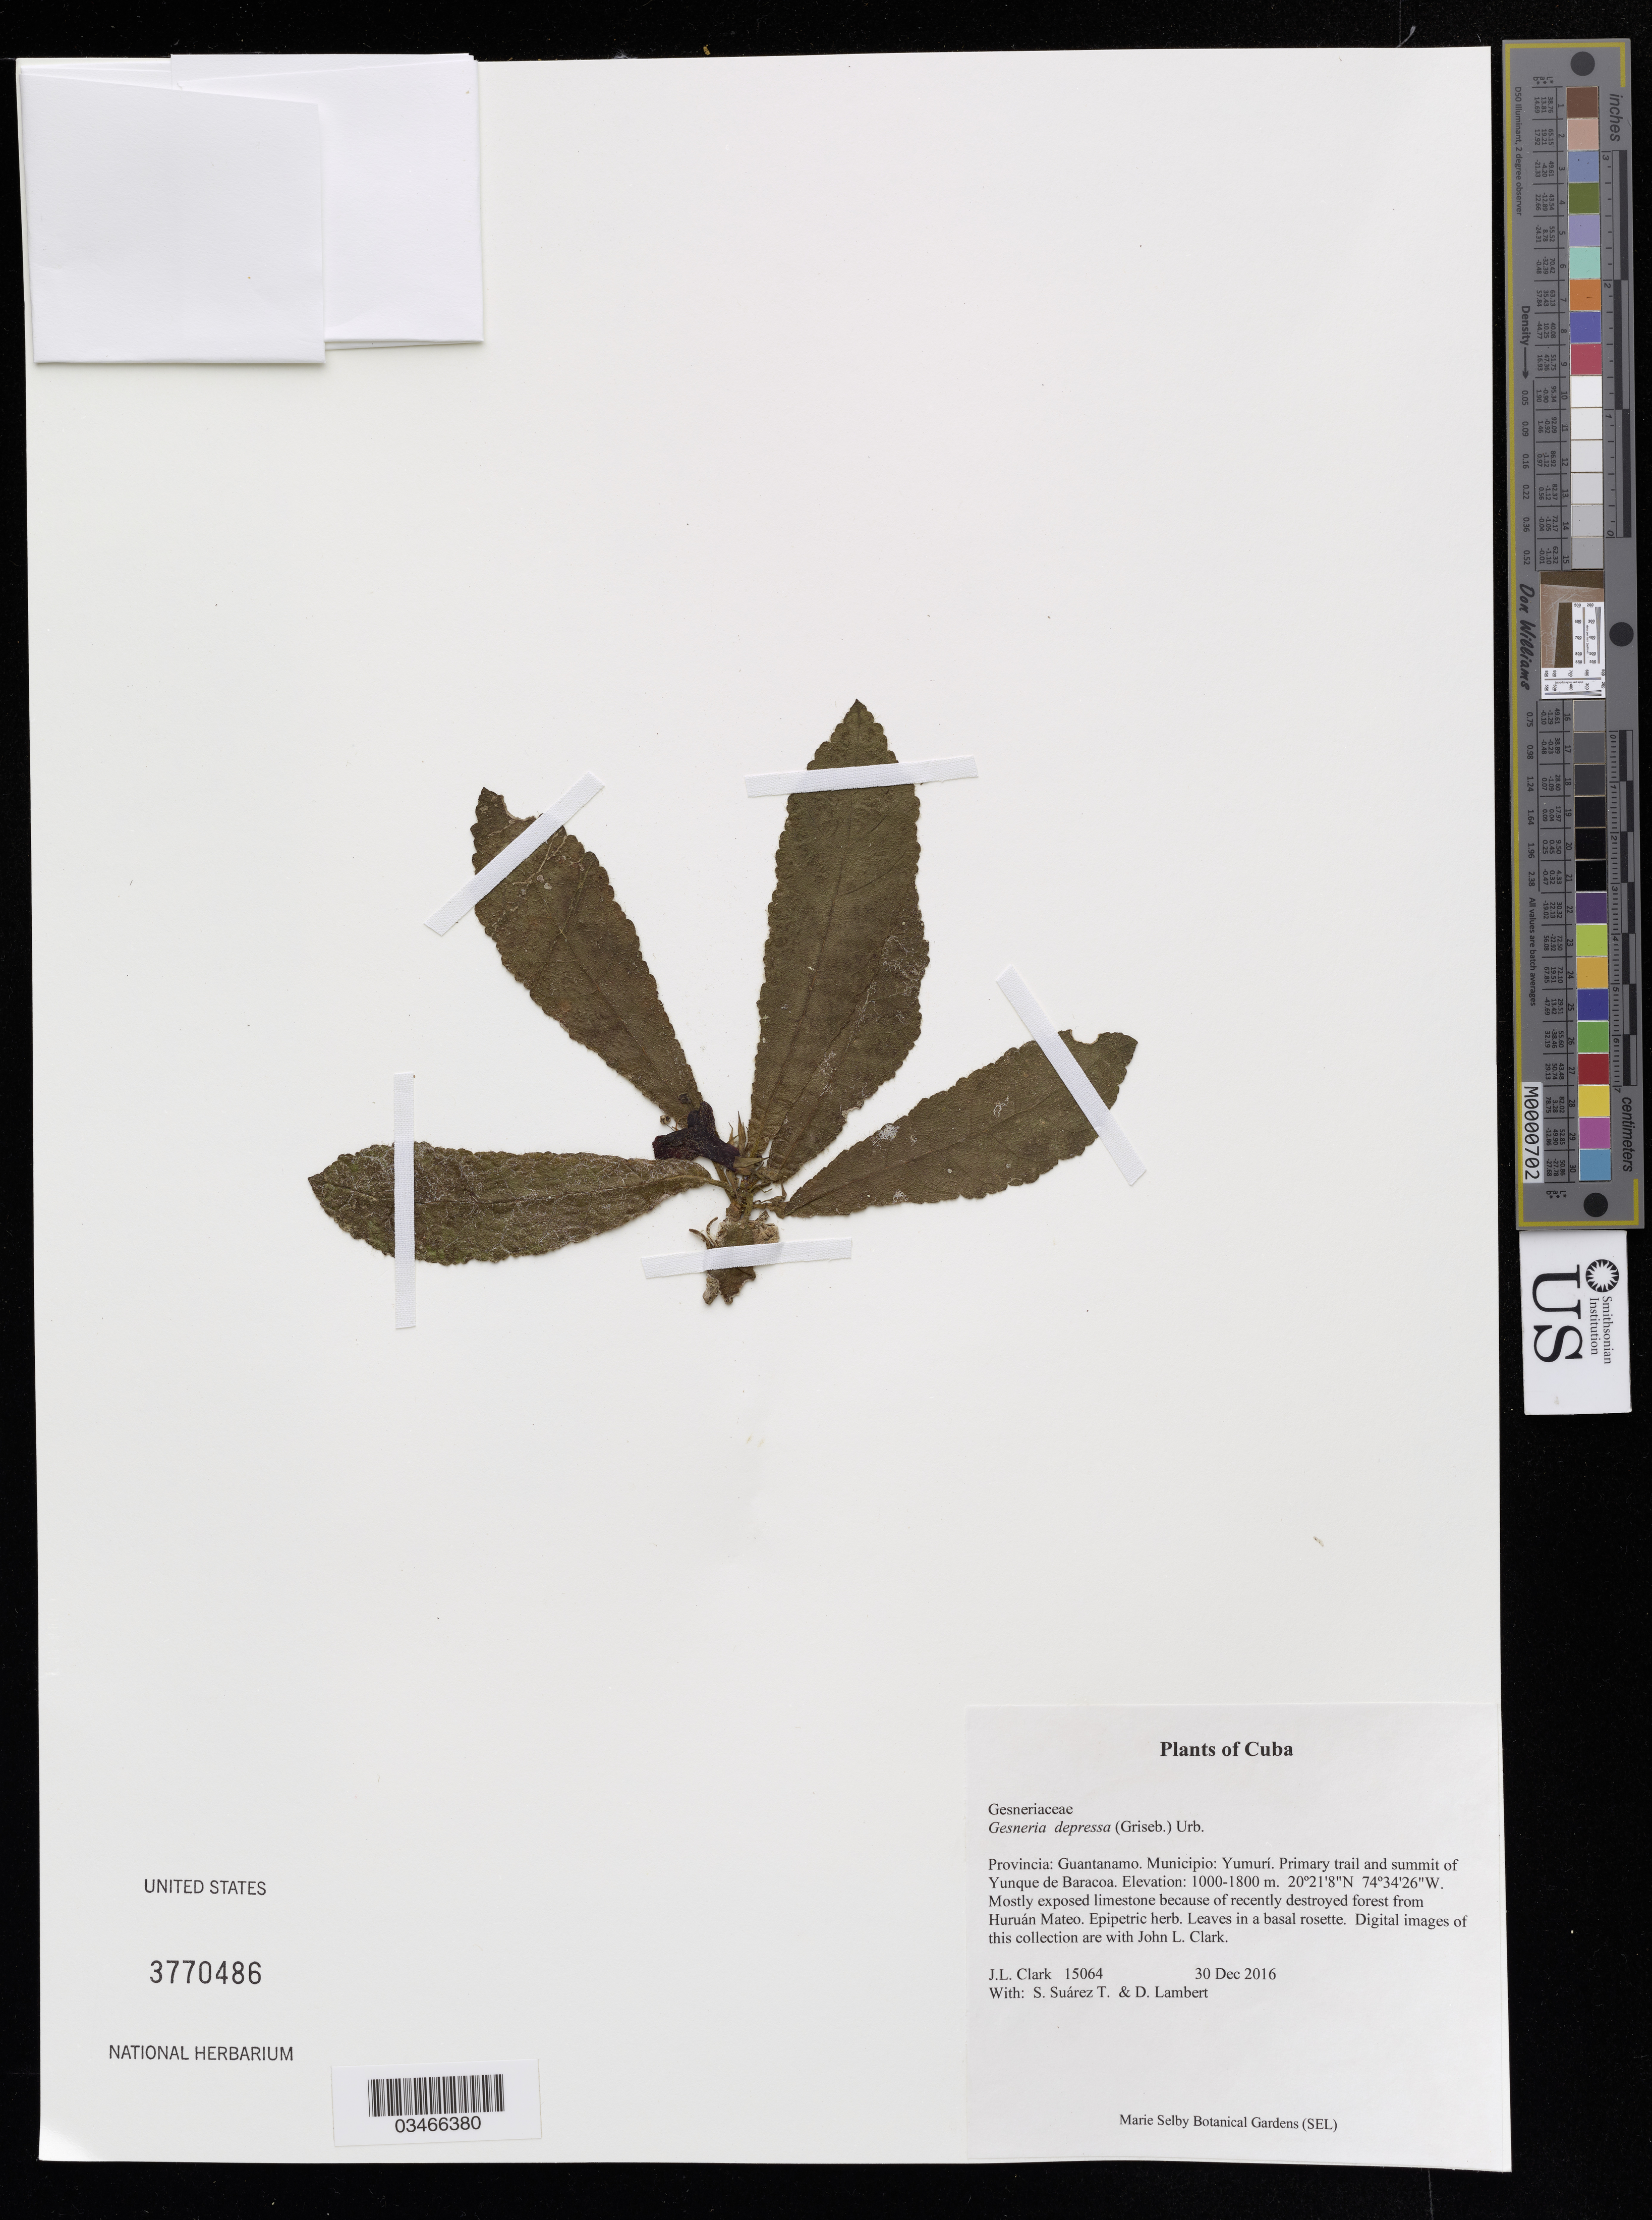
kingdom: Plantae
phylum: Tracheophyta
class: Magnoliopsida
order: Lamiales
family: Gesneriaceae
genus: Gesneria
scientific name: Gesneria depressa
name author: (Griseb.) Urb.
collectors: J. Clark, S. Suárez T. & D. Lambert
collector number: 15064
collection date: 2016-12-30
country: Cuba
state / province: Guantánamo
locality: Municipio: Yumurí. Primary trail and summit of Yunque de Baracoa.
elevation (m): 1000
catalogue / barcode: US 3770486